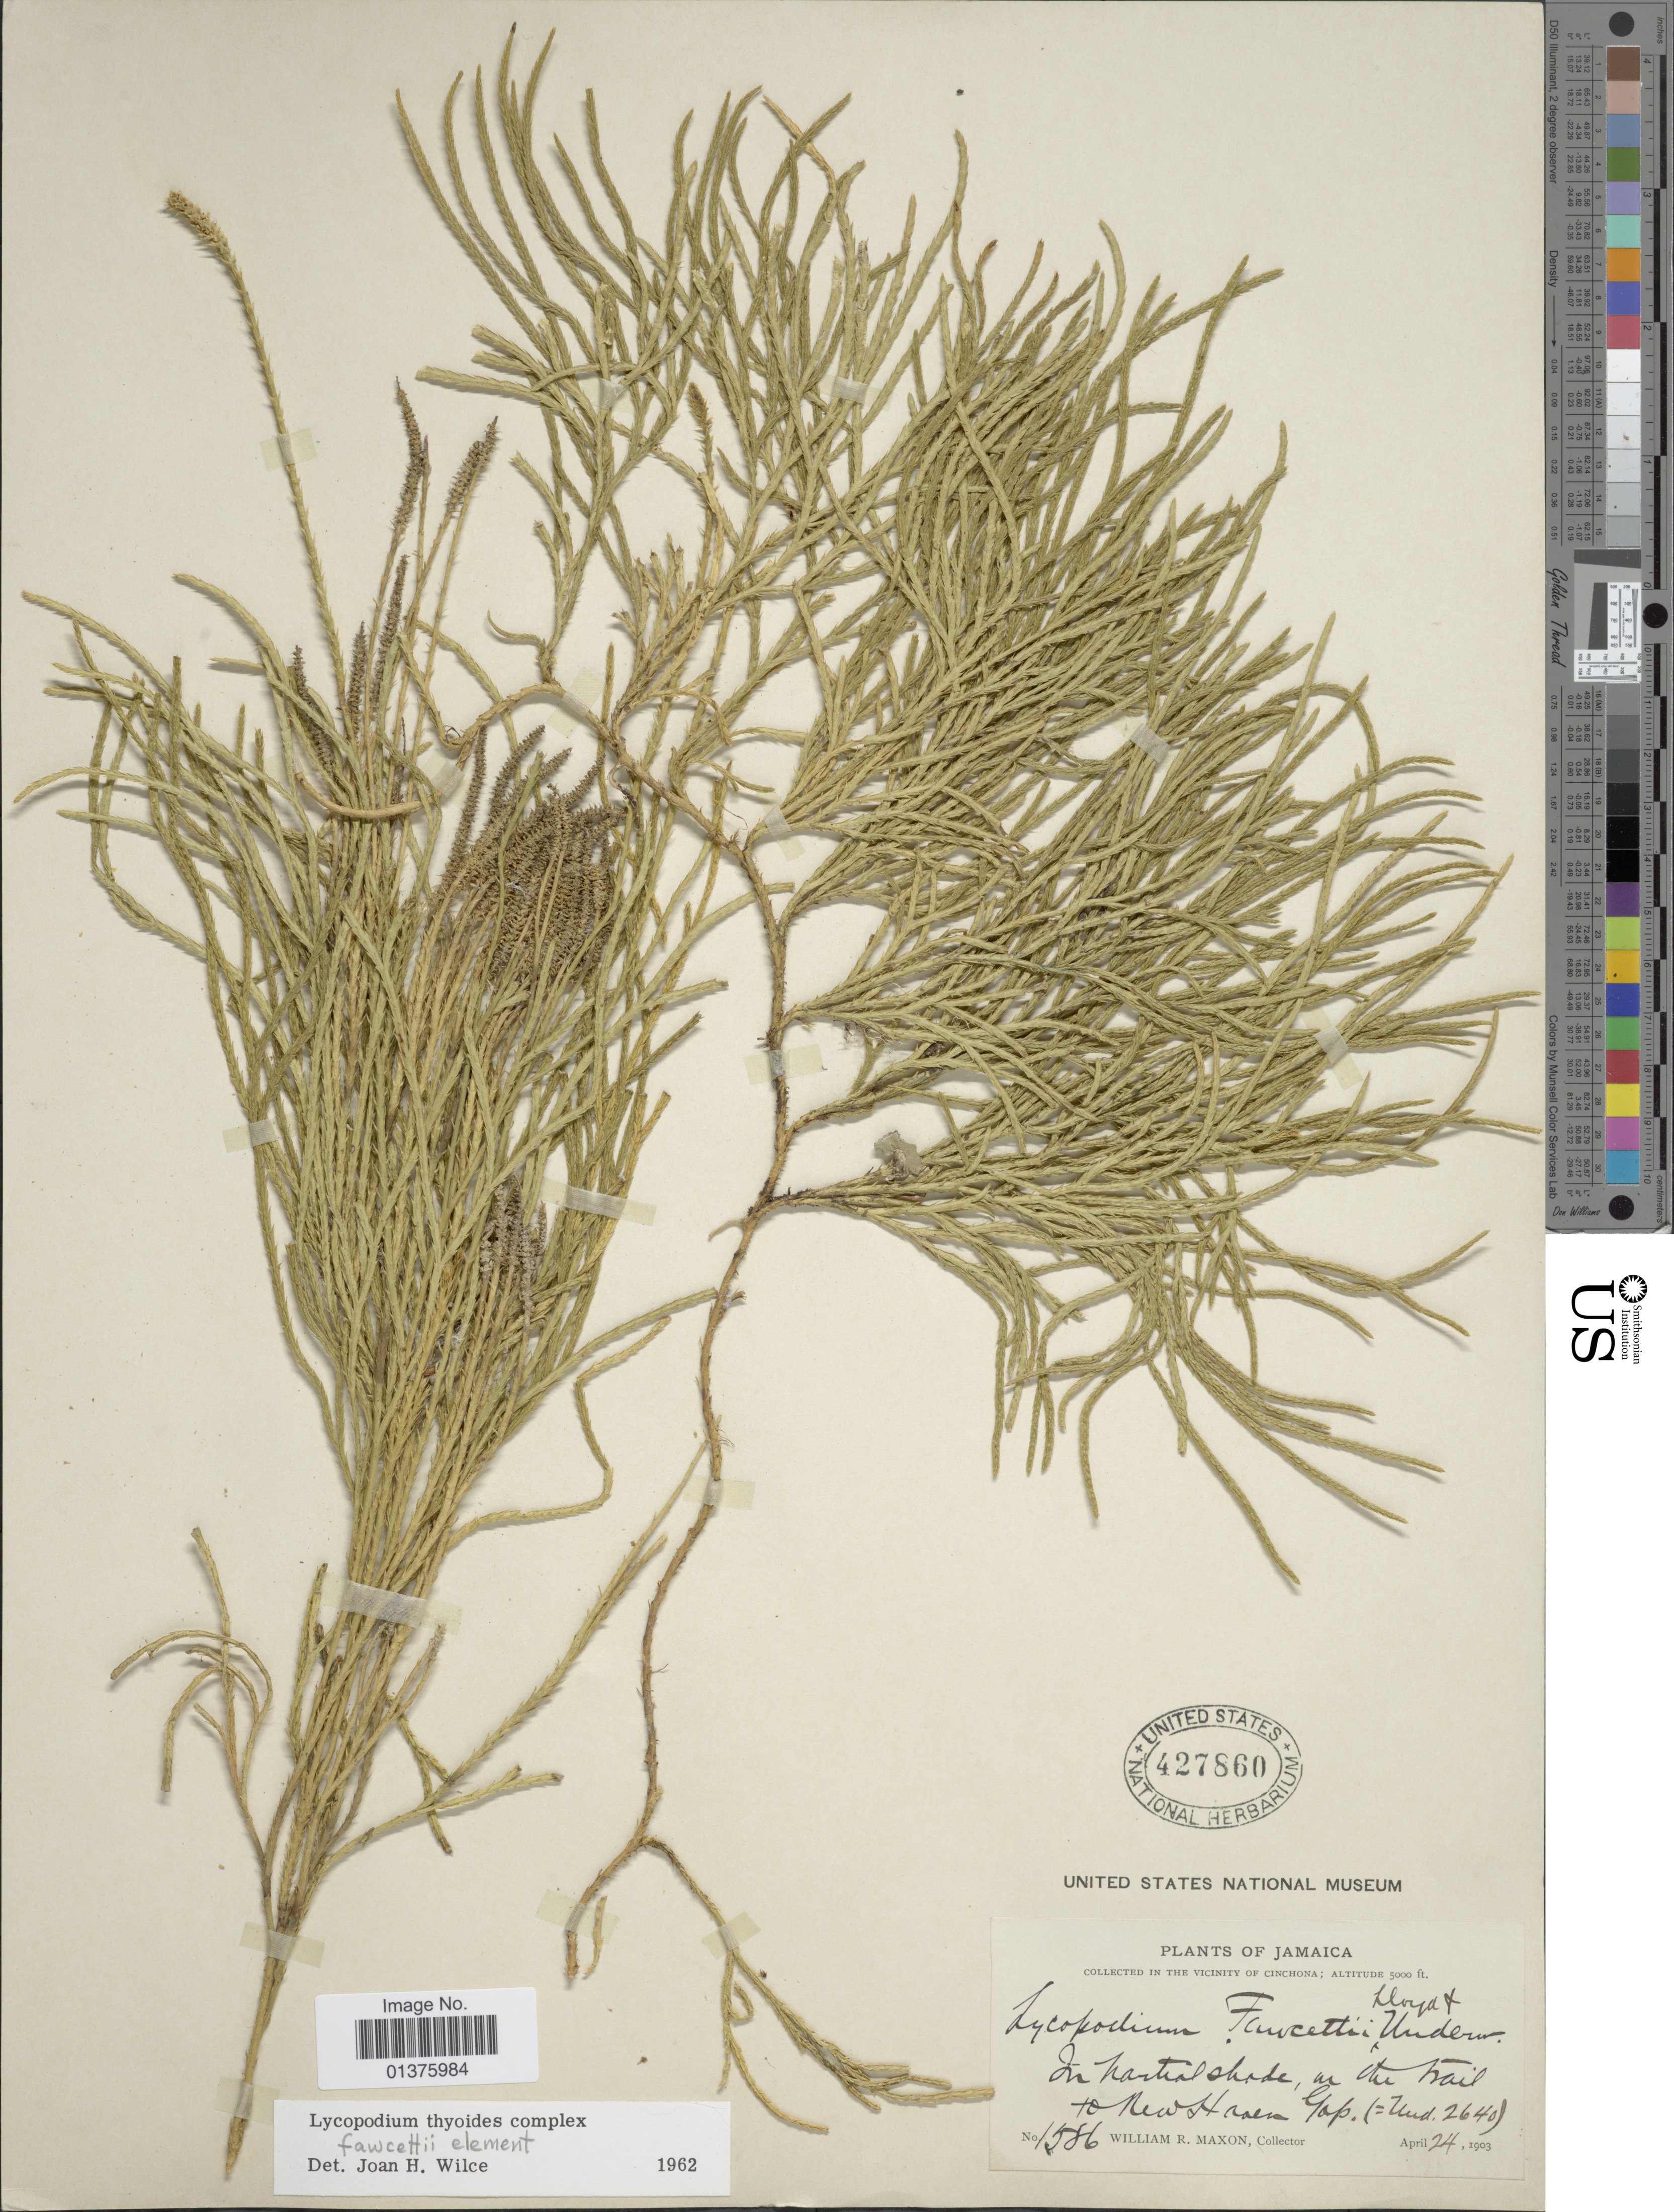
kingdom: Plantae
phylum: Tracheophyta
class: Lycopodiopsida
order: Lycopodiales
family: Lycopodiaceae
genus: Diphasiastrum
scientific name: Diphasiastrum thyoides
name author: (Humb. & Bonpl. ex Willd.) Holub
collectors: W. R. Maxon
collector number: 1586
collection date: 1903-04-24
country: Jamaica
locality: In partial shade on the trail to Newhaven Gap.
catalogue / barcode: US 427860